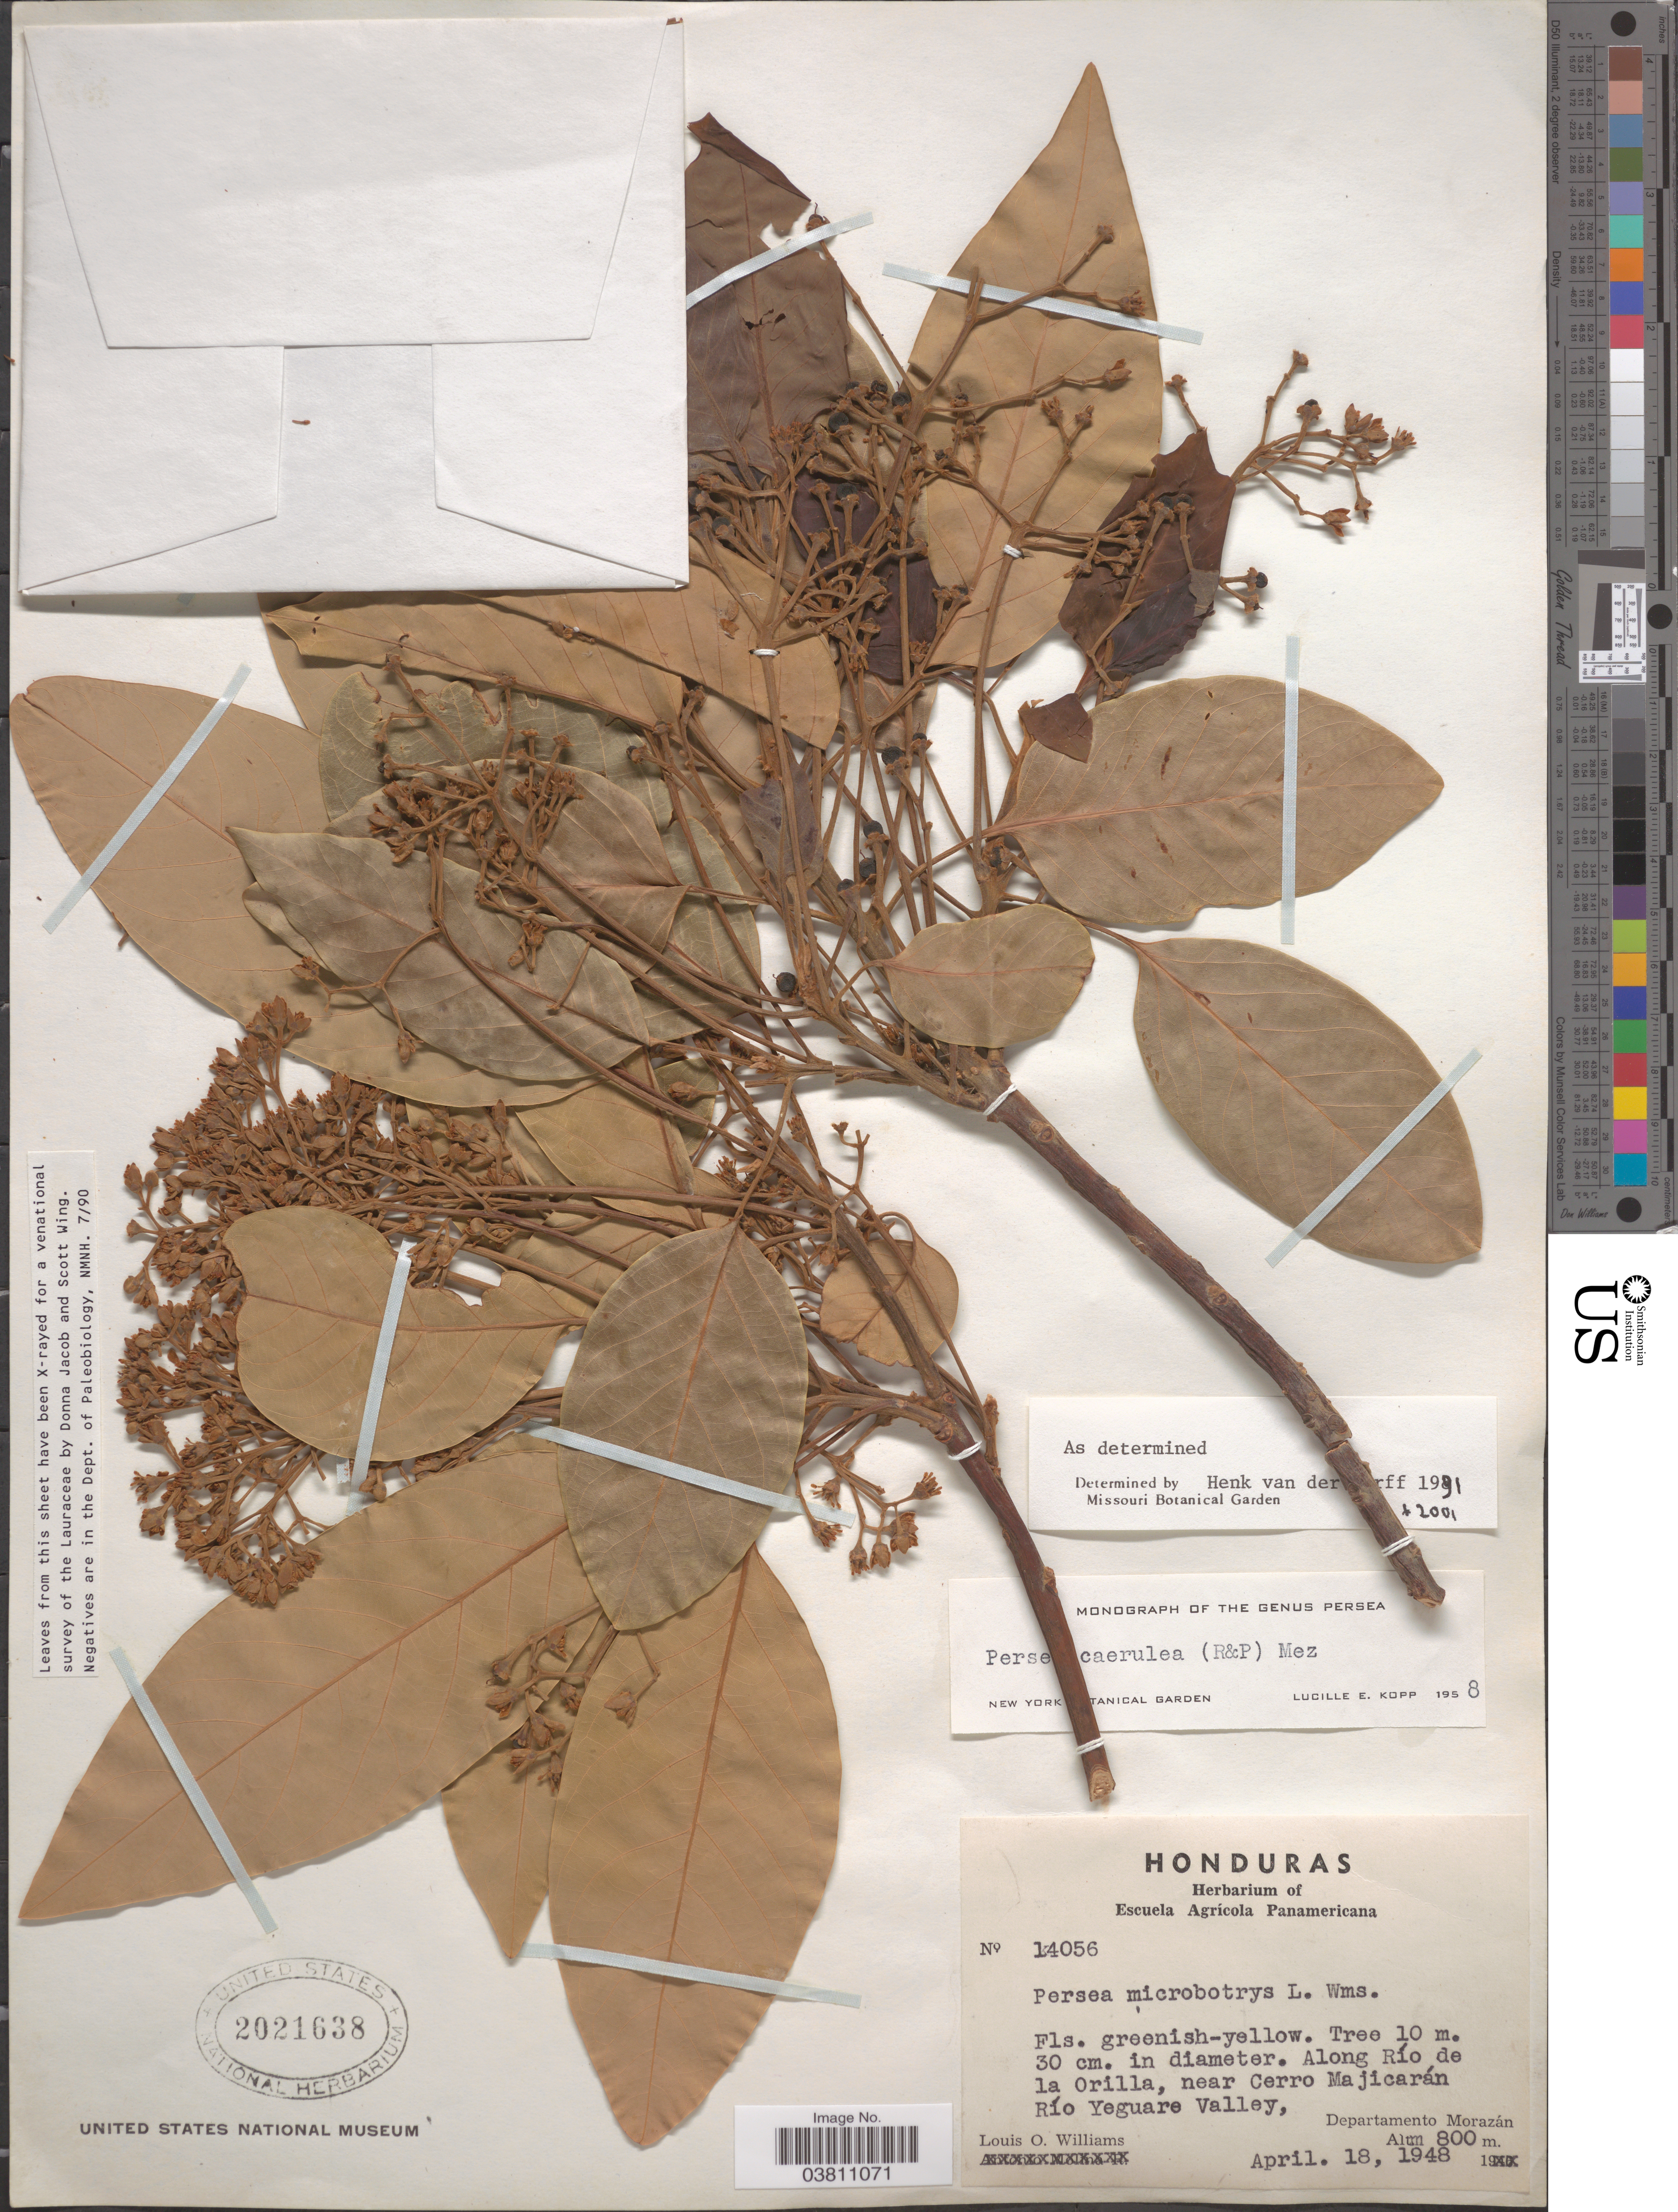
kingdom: Plantae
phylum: Tracheophyta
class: Magnoliopsida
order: Laurales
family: Lauraceae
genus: Persea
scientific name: Persea caerulea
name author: (Ruiz & Pav.) Mez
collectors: L. O. Williams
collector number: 14056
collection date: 1948-04-18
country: Honduras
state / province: Fco. Morazán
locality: Along río de la Orilla, near Cerro Majicarán, Río Yeguare Valley, Departamento Morazán.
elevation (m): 800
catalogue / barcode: US 2021638